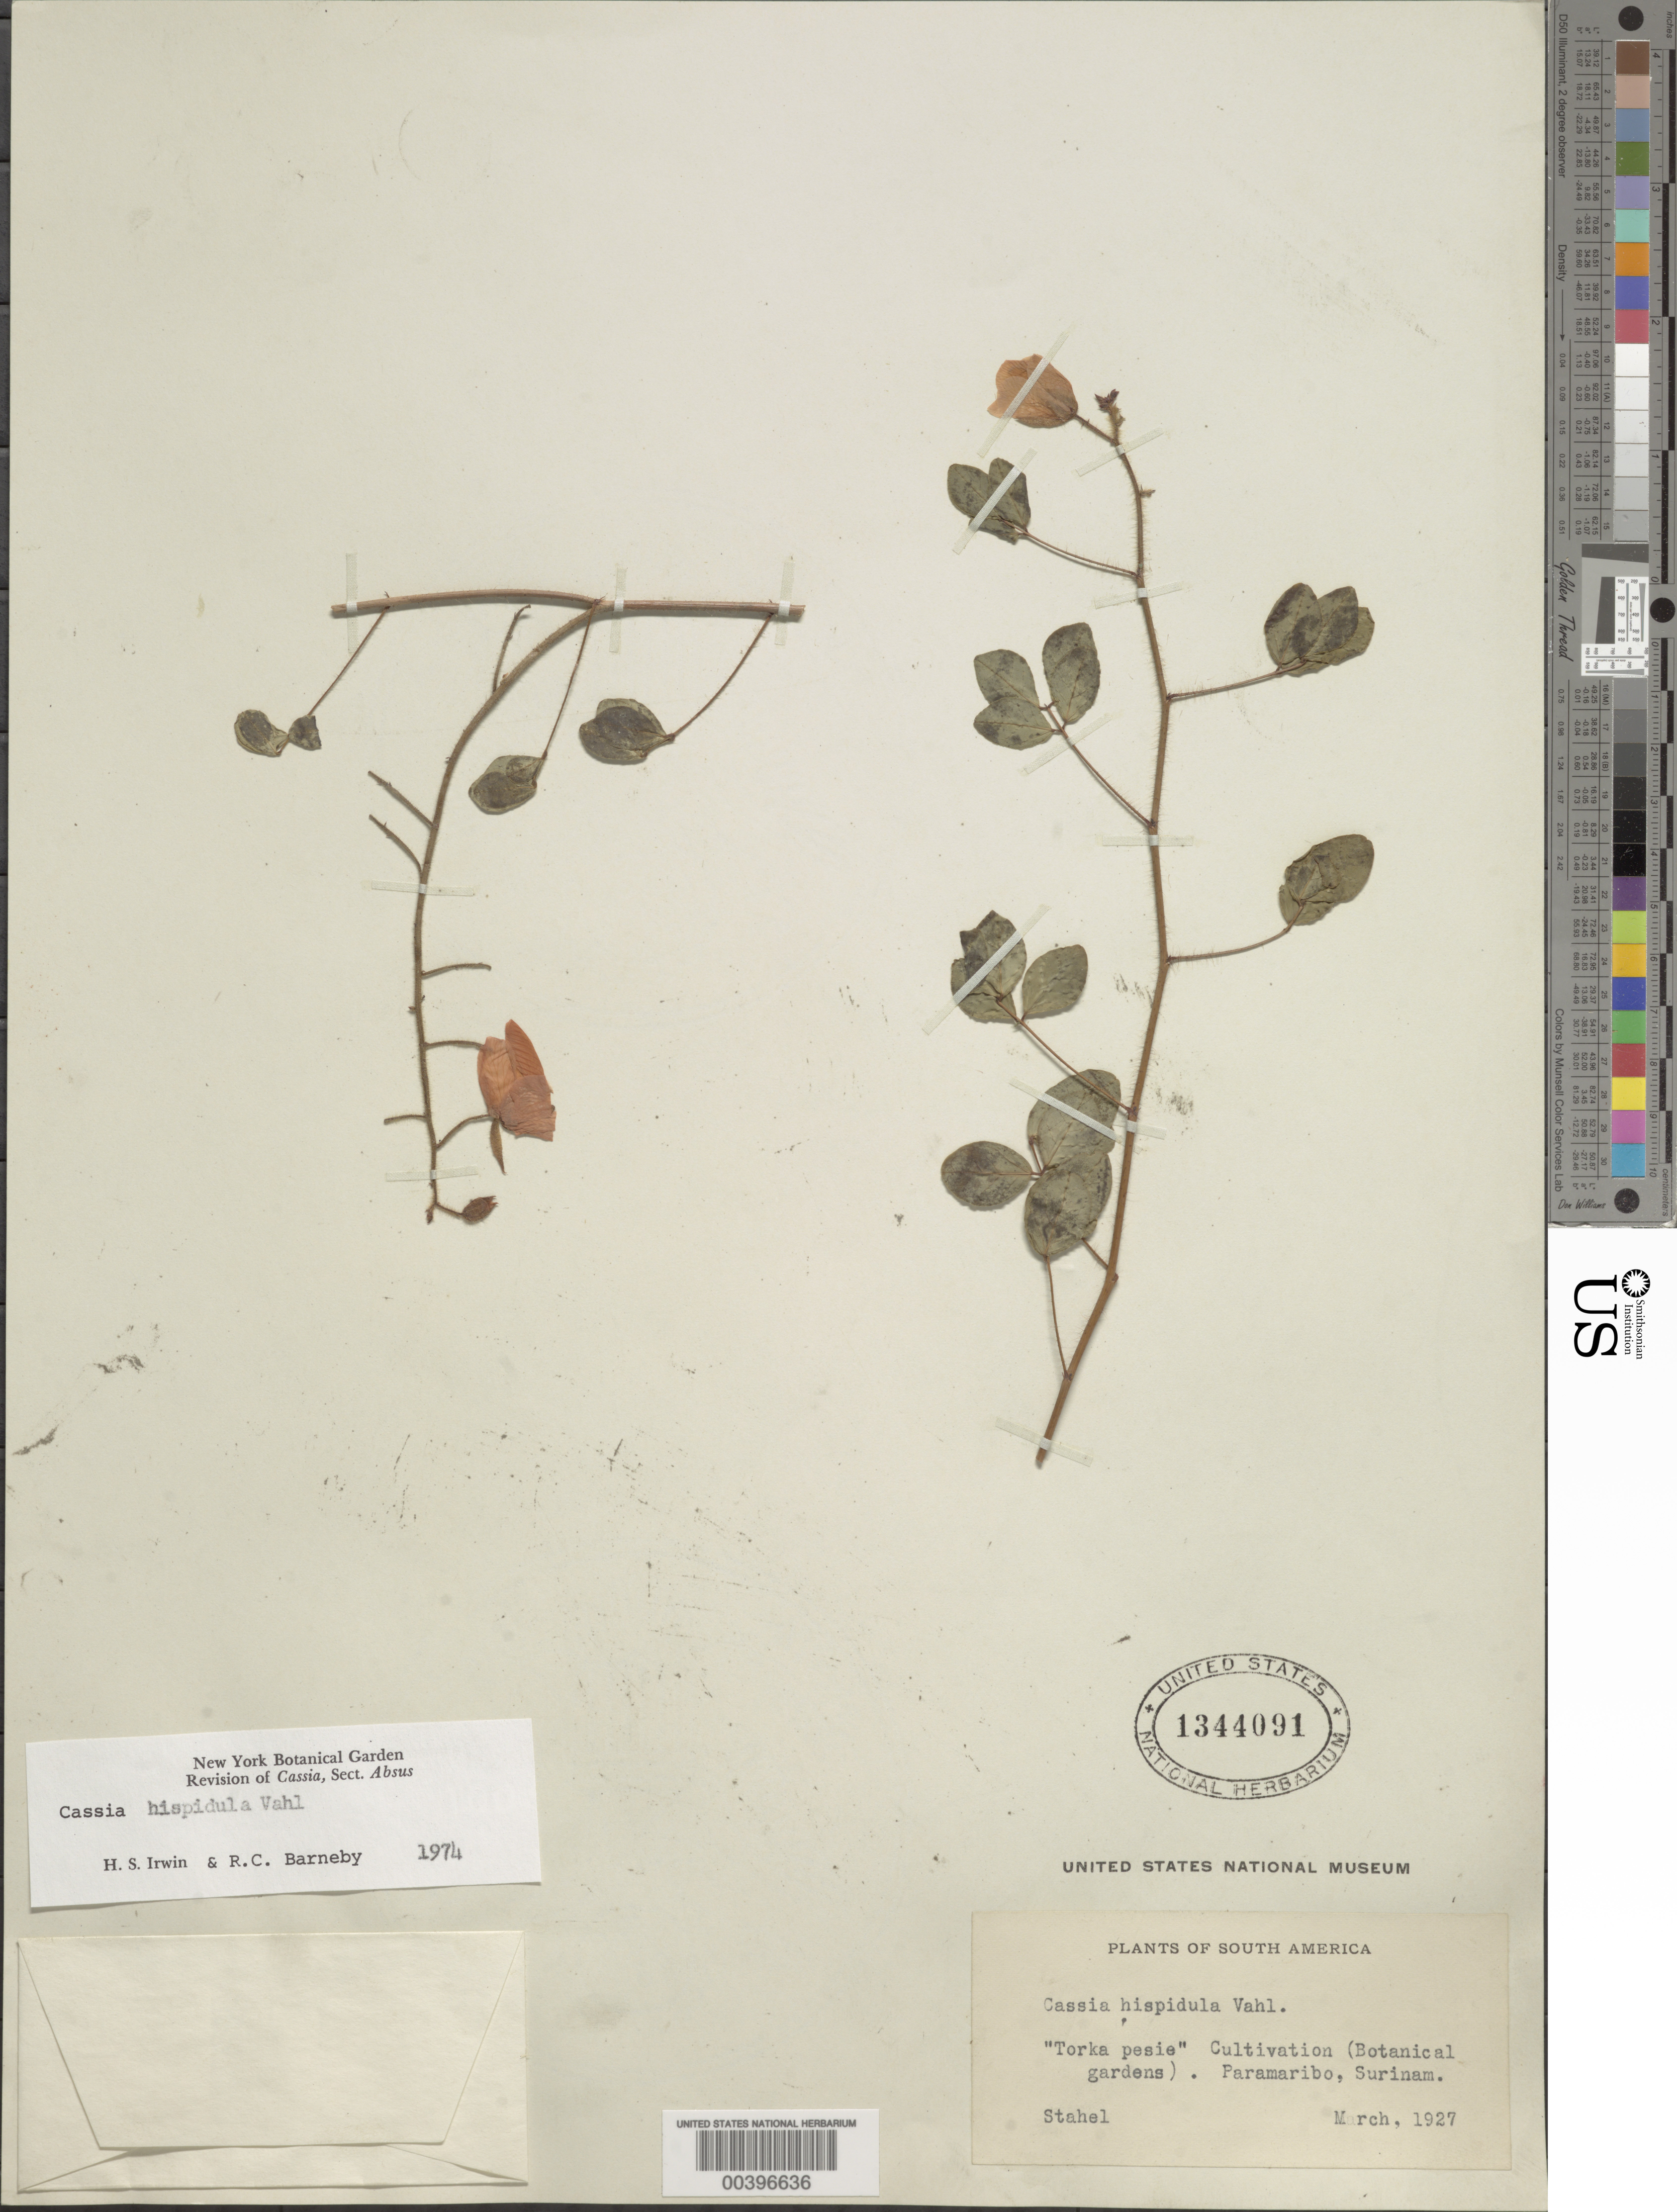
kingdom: Plantae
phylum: Tracheophyta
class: Magnoliopsida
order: Fabales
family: Fabaceae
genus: Chamaecrista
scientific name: Chamaecrista hispidula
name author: (Vahl) H.S. Irwin & Barneby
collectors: G. Stahel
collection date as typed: Mar 1927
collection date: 1927-03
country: Suriname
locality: Paramaribo; botanical gardens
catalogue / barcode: US 1344091